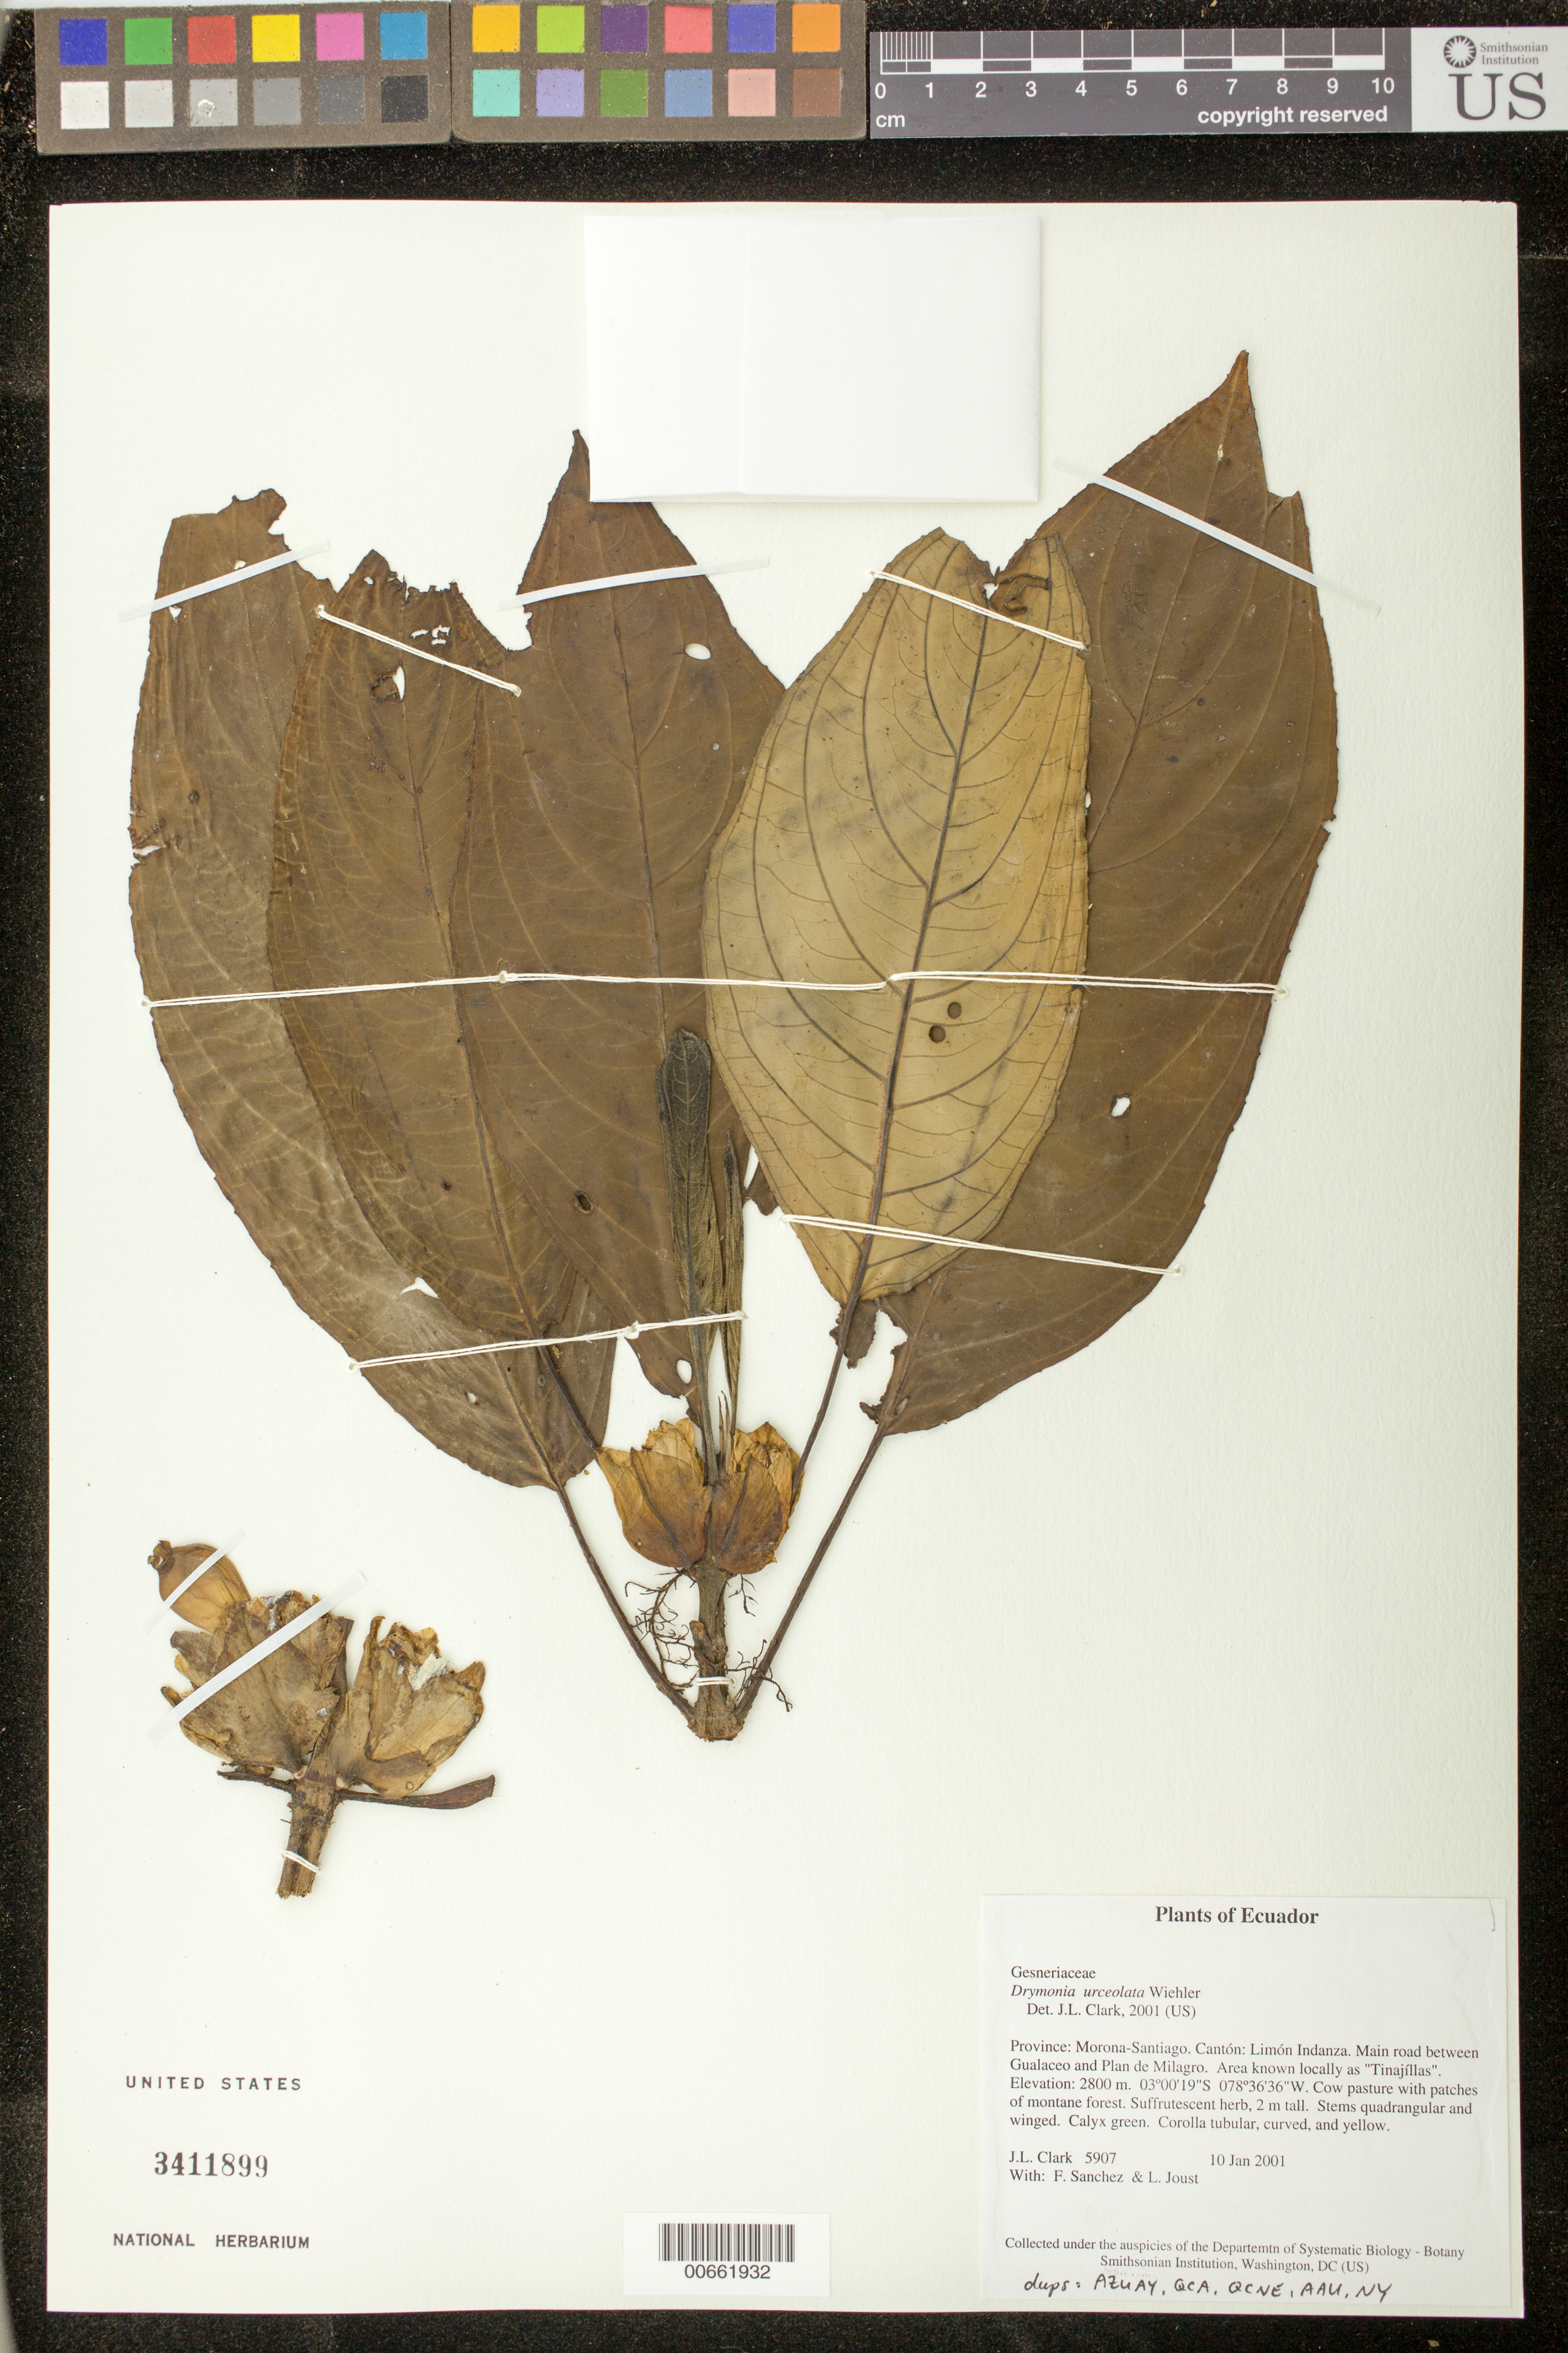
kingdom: Plantae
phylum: Tracheophyta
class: Magnoliopsida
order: Lamiales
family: Gesneriaceae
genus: Drymonia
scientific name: Drymonia urceolata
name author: Wiehler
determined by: Clark, J. L., (SEL), The Marie Selby Botanical Garden (UNITED STATES)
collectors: J. L. Clark, F. Sanchez & L. Jost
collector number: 5907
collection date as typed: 10 Jan 2001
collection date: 2001-01-10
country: Ecuador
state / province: Morona-Santiago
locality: Cantón: Limón Indanza. Main road between Gualaceo and Plan de Milagro. Area known locally as "Tinajíllas"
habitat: Cow pasture with patches of montane forest.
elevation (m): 2800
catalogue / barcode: US 3411899